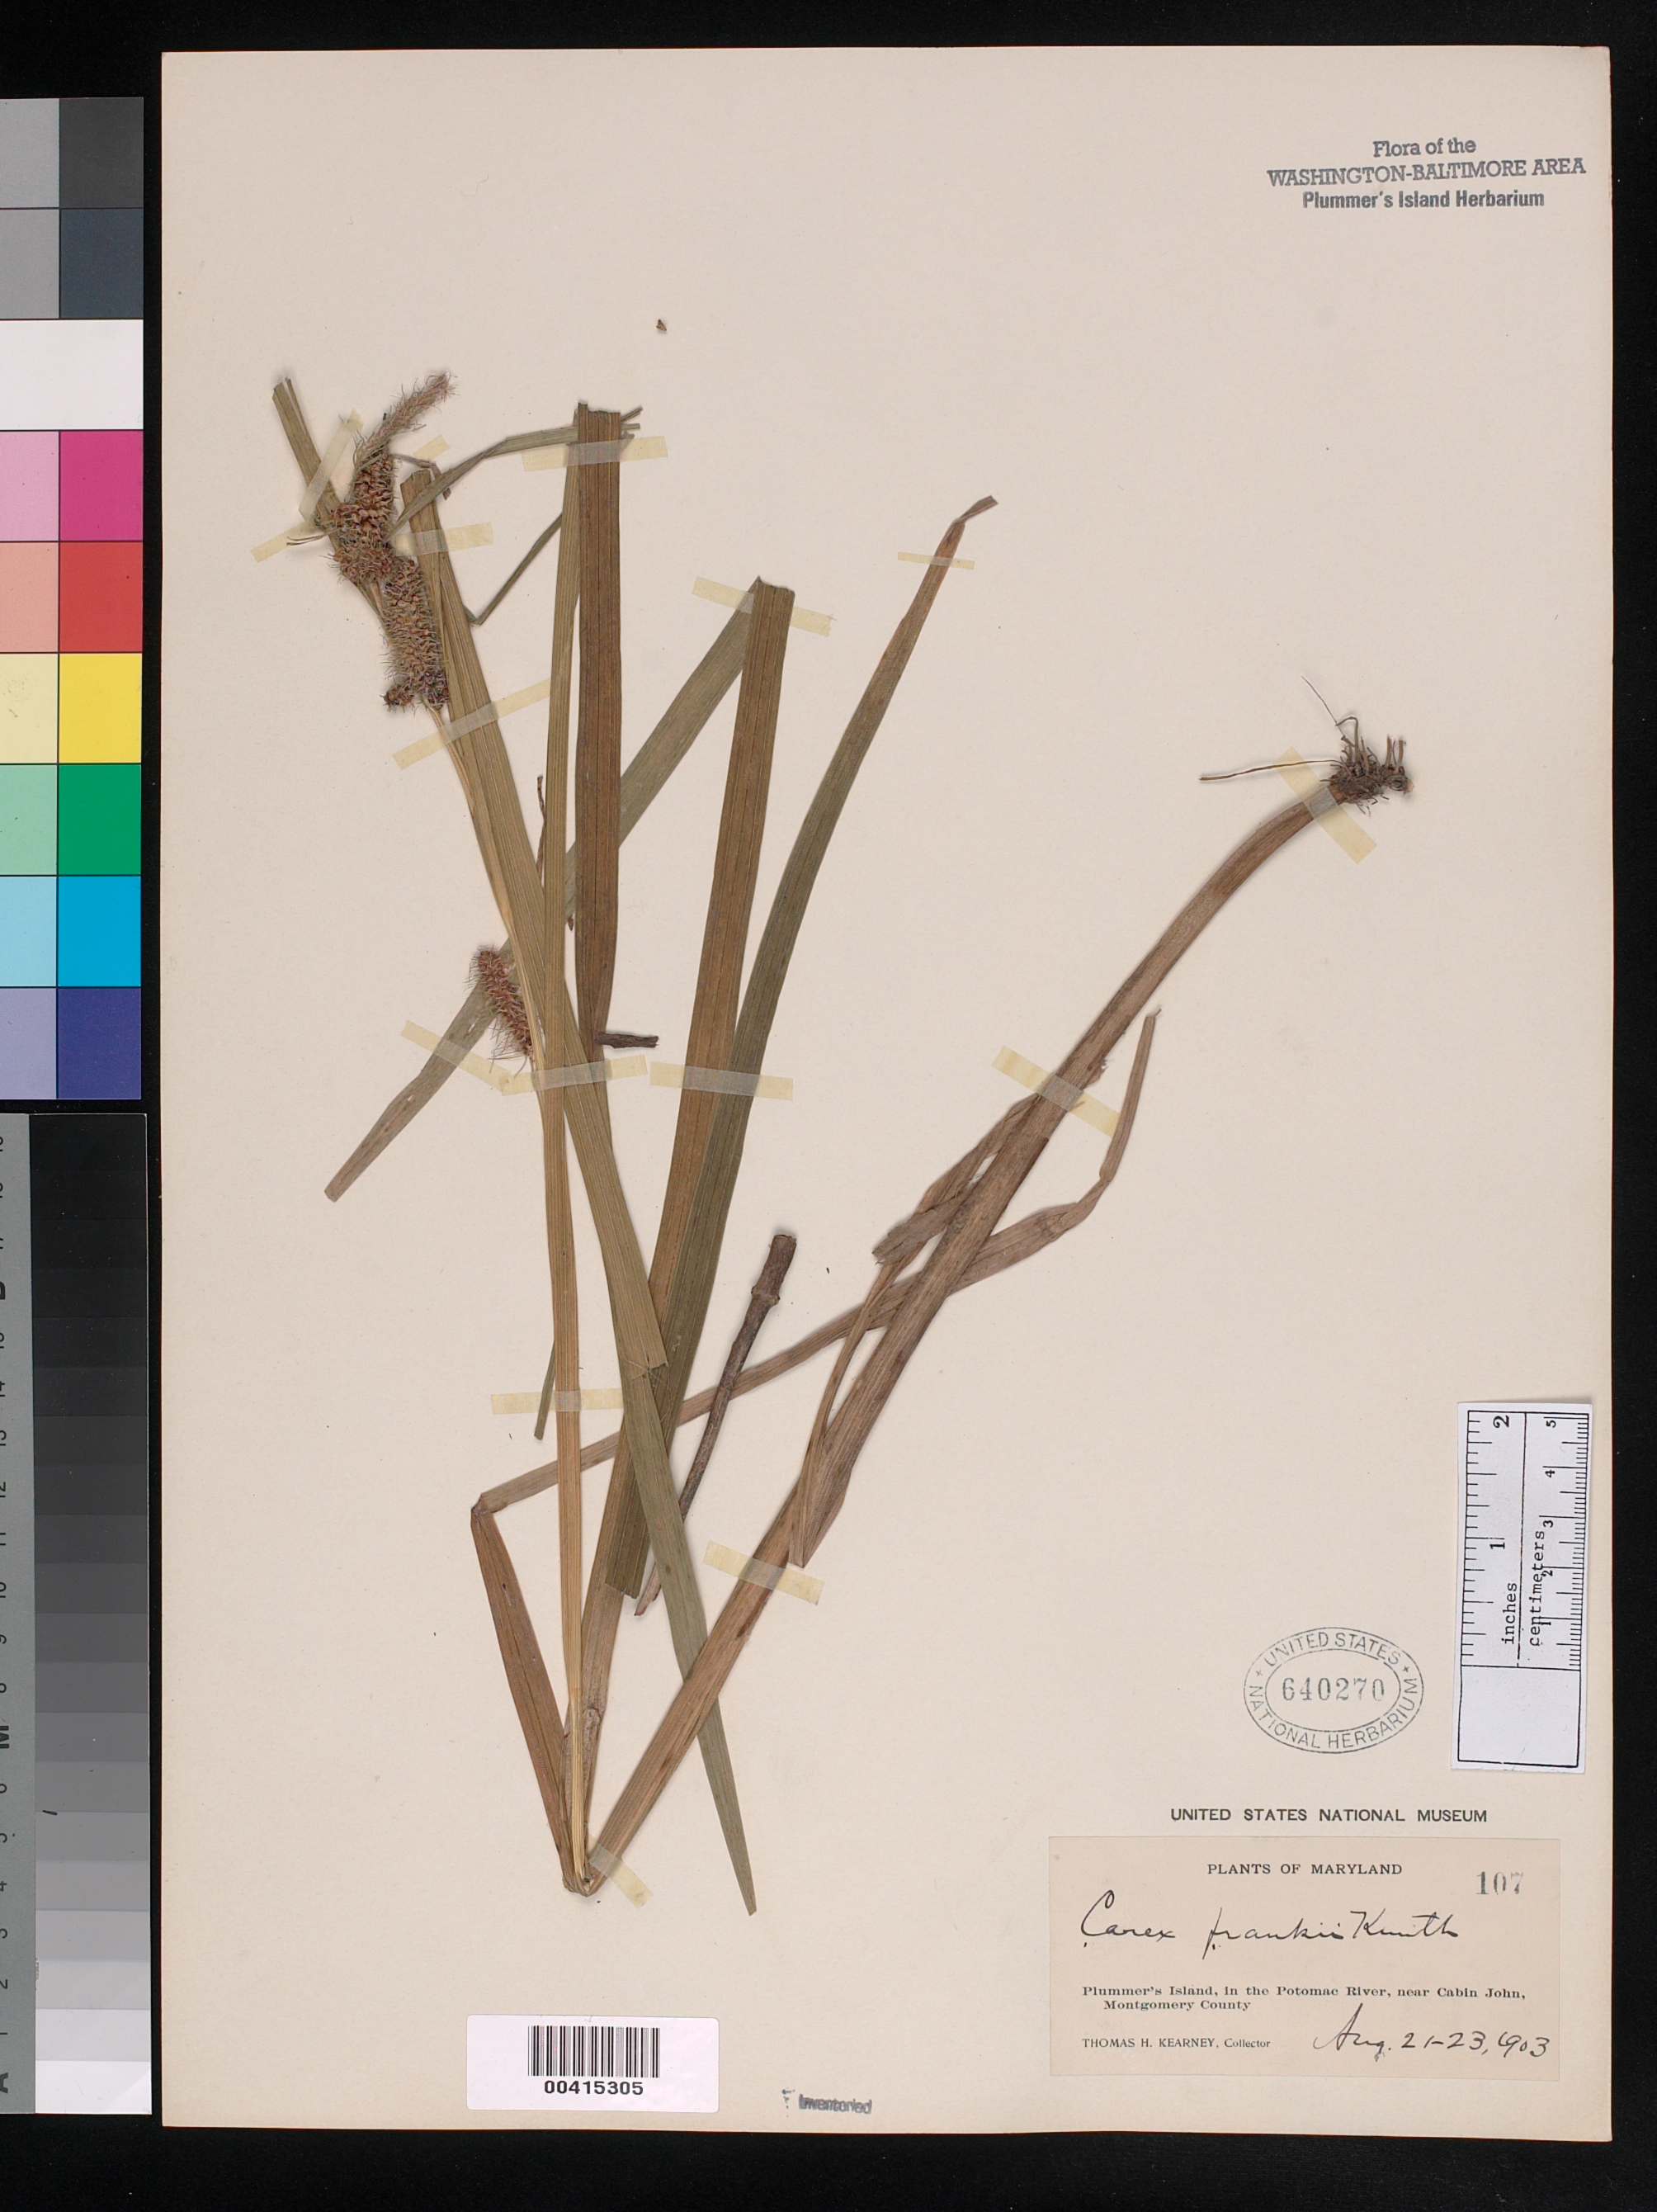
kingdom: Plantae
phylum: Tracheophyta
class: Liliopsida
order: Poales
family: Cyperaceae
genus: Carex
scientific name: Carex frankii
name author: Kunth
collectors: T. H. Kearney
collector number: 107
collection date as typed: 21 Aug 1903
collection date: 1903-08-21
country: United States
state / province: Maryland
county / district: Montgomery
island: Plummers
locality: Plummer's Island Plummers Island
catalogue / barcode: US 640270